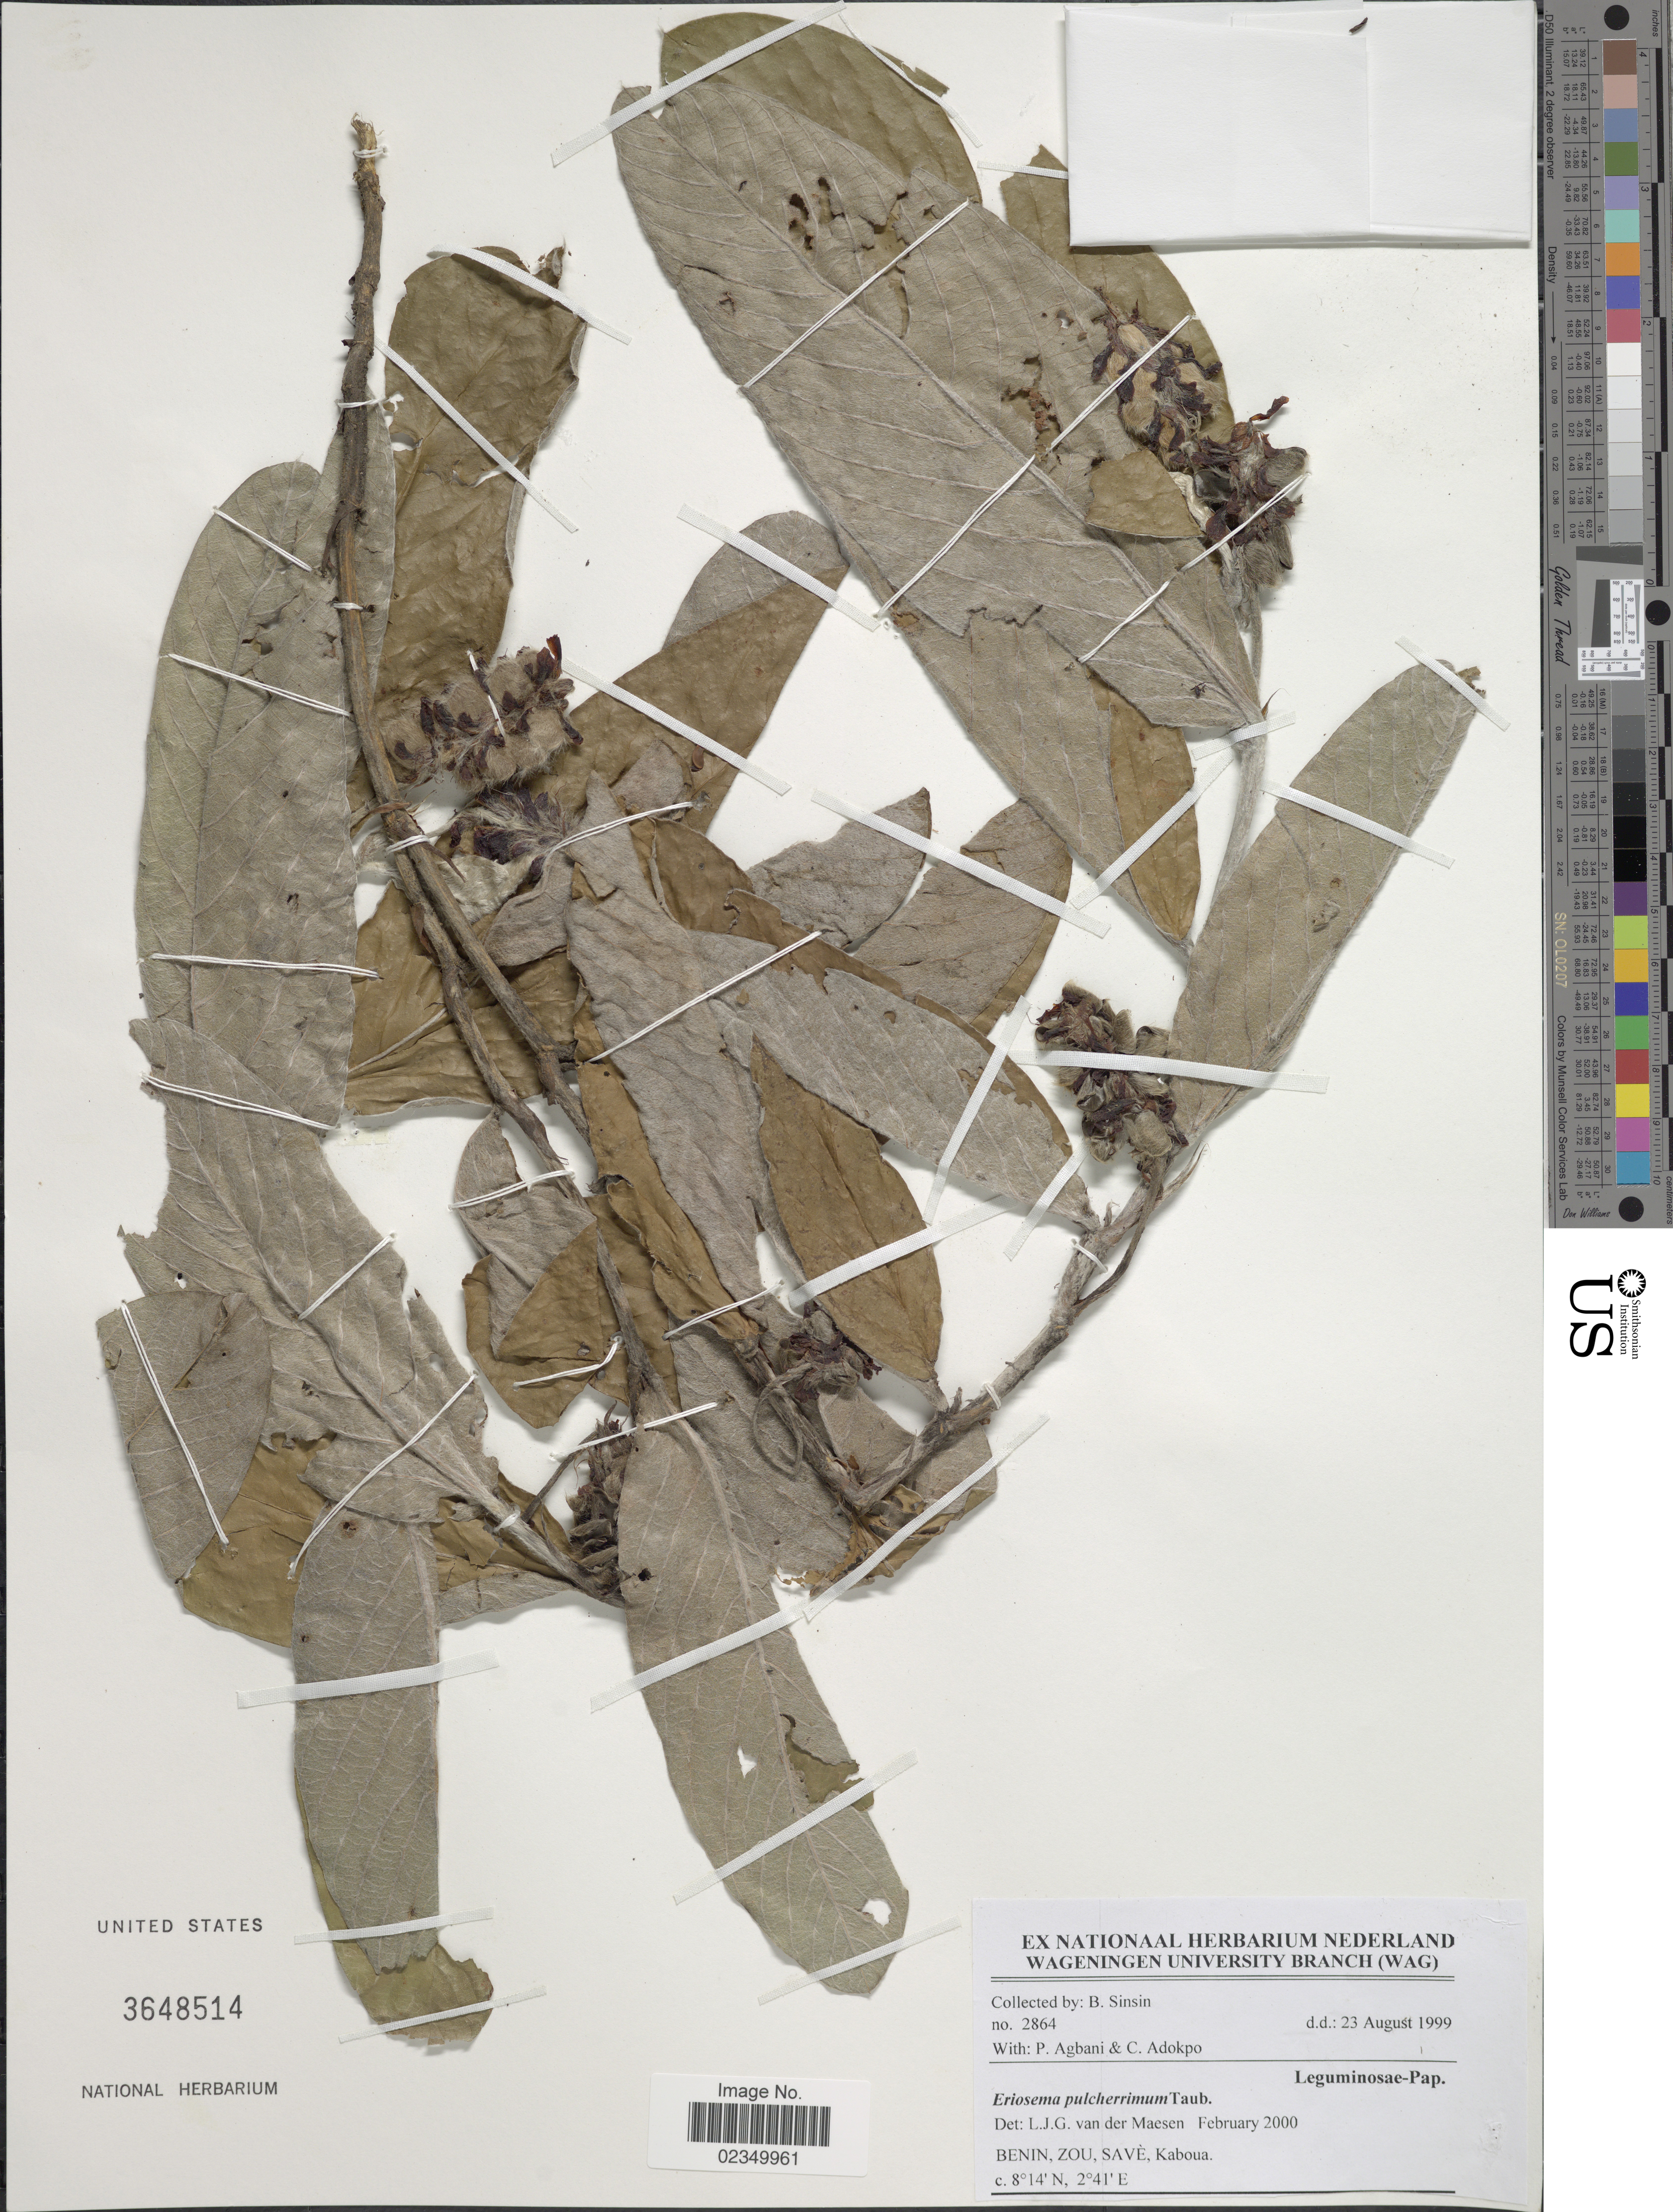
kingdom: Plantae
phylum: Tracheophyta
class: Magnoliopsida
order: Fabales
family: Fabaceae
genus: Eriosema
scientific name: Eriosema pulcherrimum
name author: Taub.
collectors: B. Sinsin, P. Agbani & C. Adokpo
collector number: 2864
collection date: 1999-08-23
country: Benin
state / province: Zou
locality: Benin, Zou, Save Kaboua.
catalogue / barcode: US 3648514